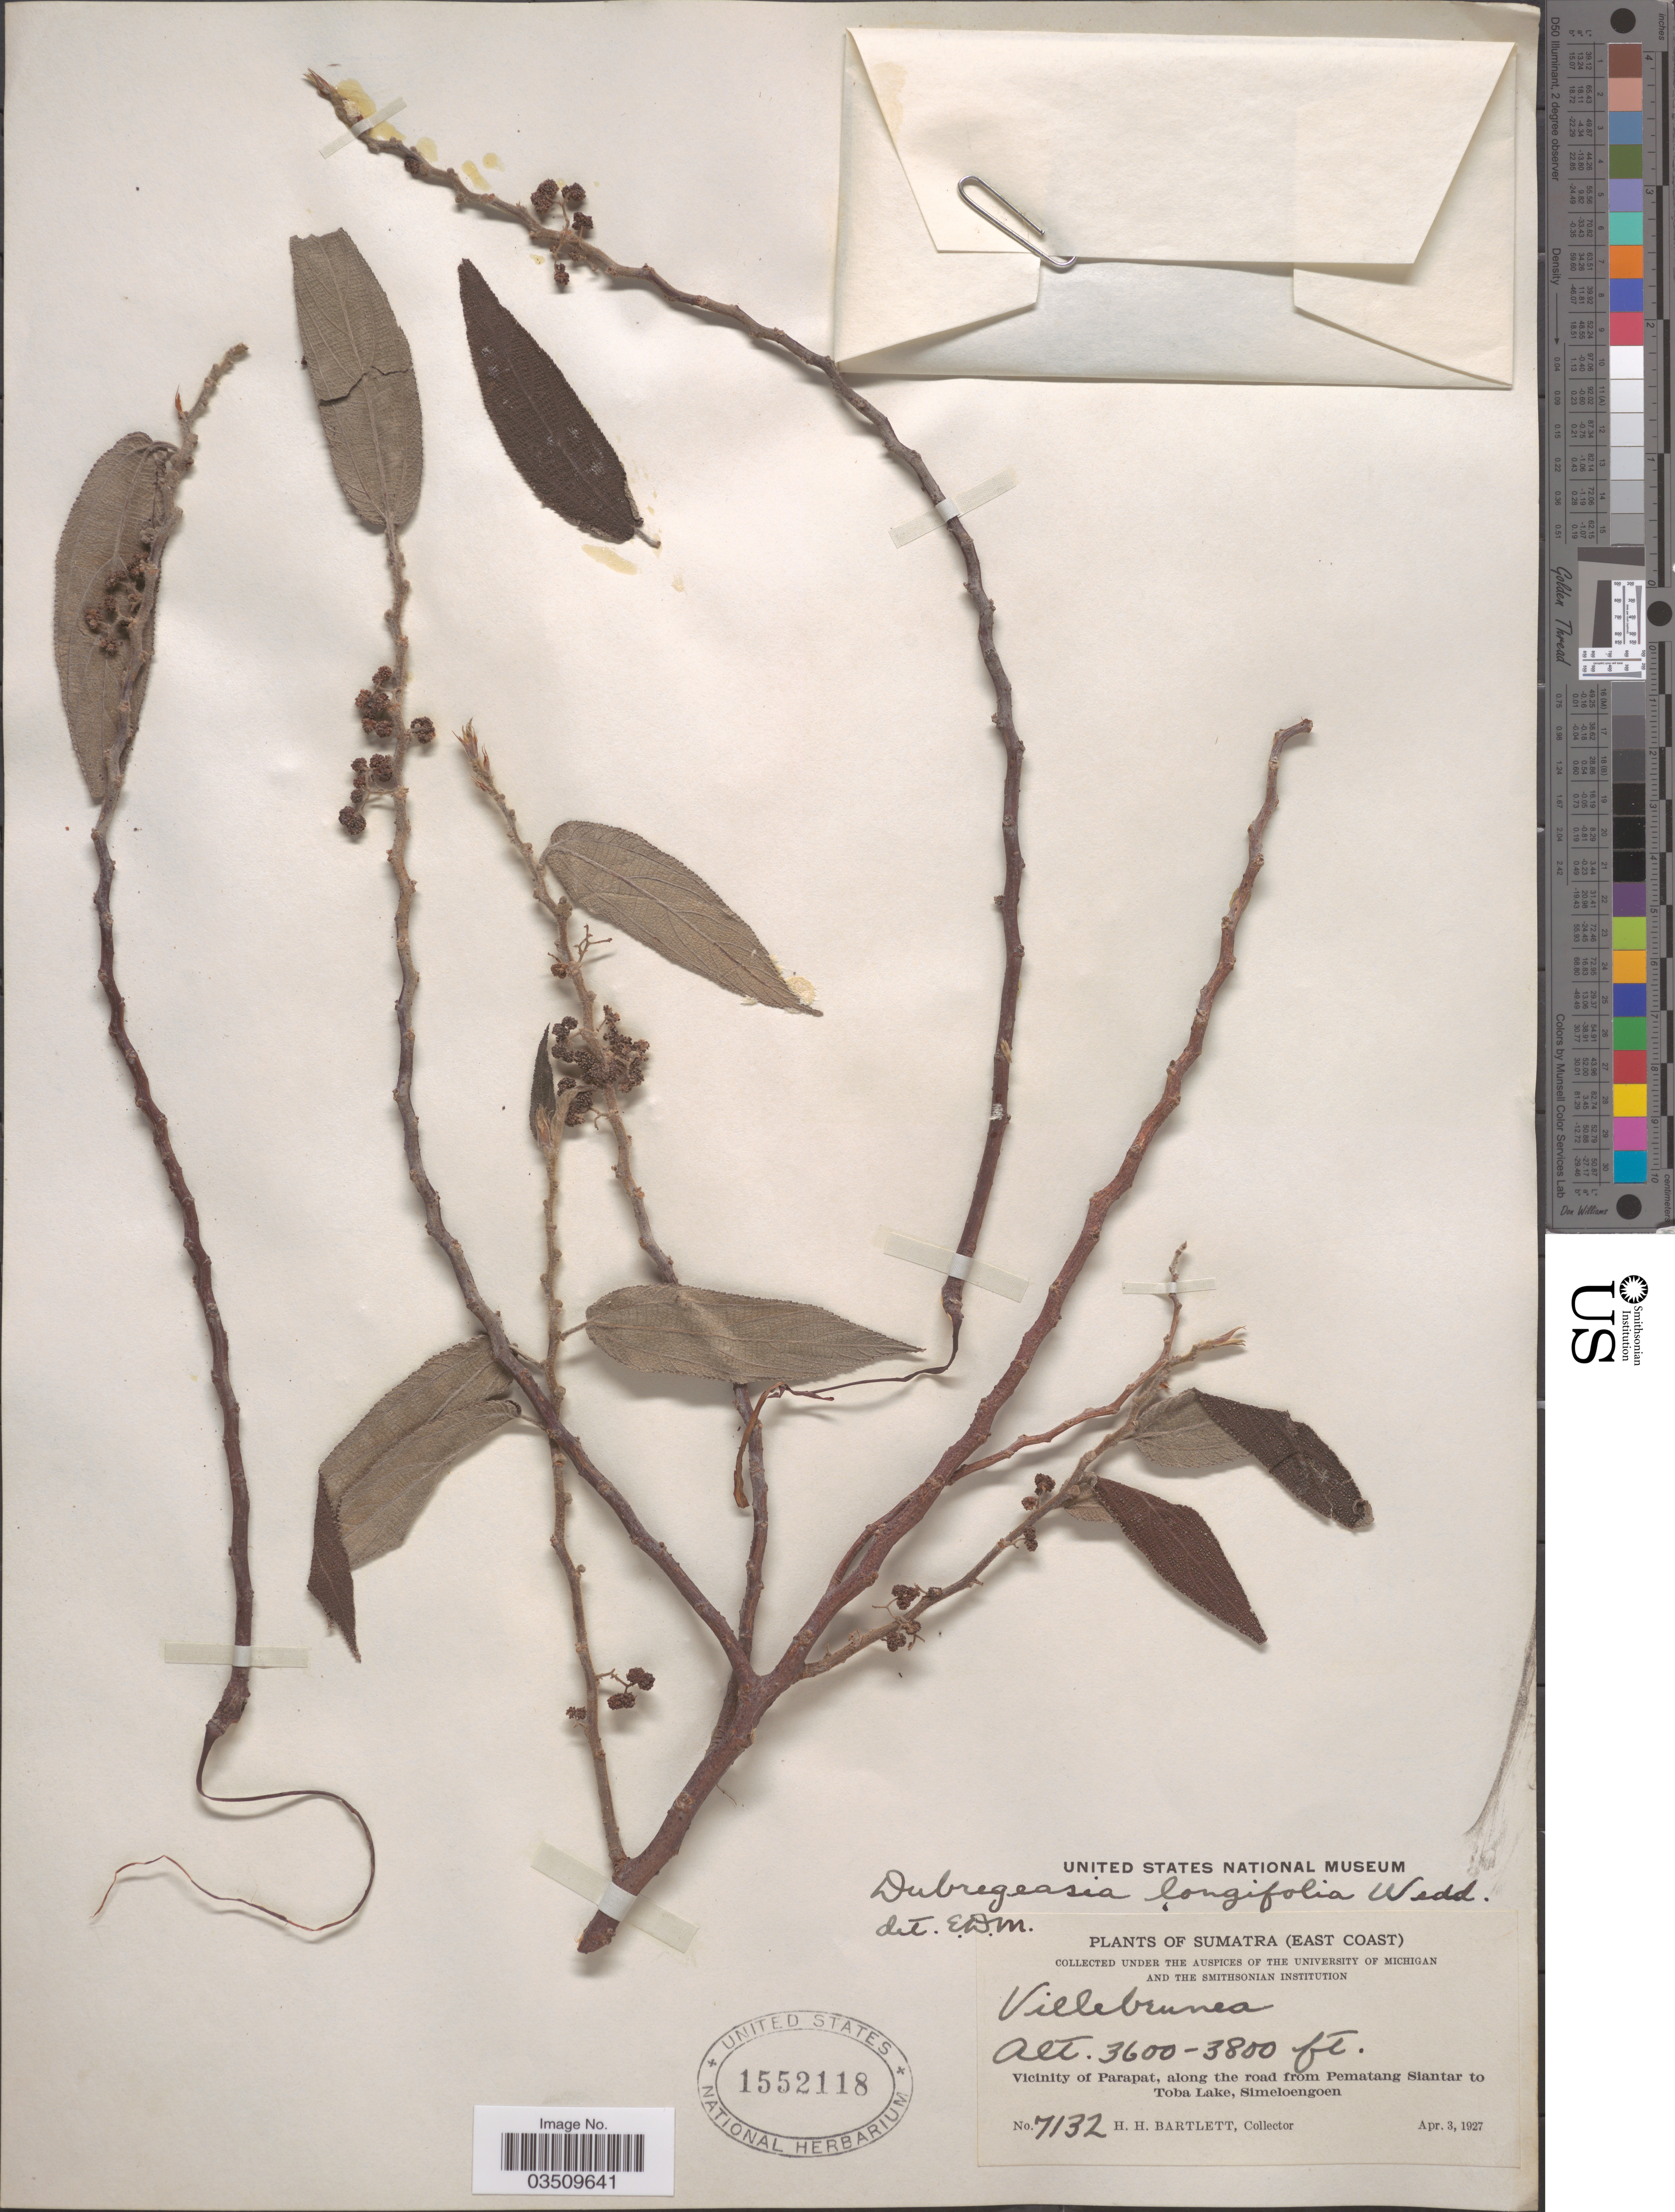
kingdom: Plantae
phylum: Tracheophyta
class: Magnoliopsida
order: Rosales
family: Urticaceae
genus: Debregeasia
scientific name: Debregeasia longifolia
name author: (Burm. f.) Wedd.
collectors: H. H. Bartlett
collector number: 7132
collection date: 1927-04-03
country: Indonesia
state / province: Sumatra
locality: (East Coast). Vicinity of Parapat, along the road from Pematang Siantar to Toba Lake, Simeloengoen.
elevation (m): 1097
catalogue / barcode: US 1552118